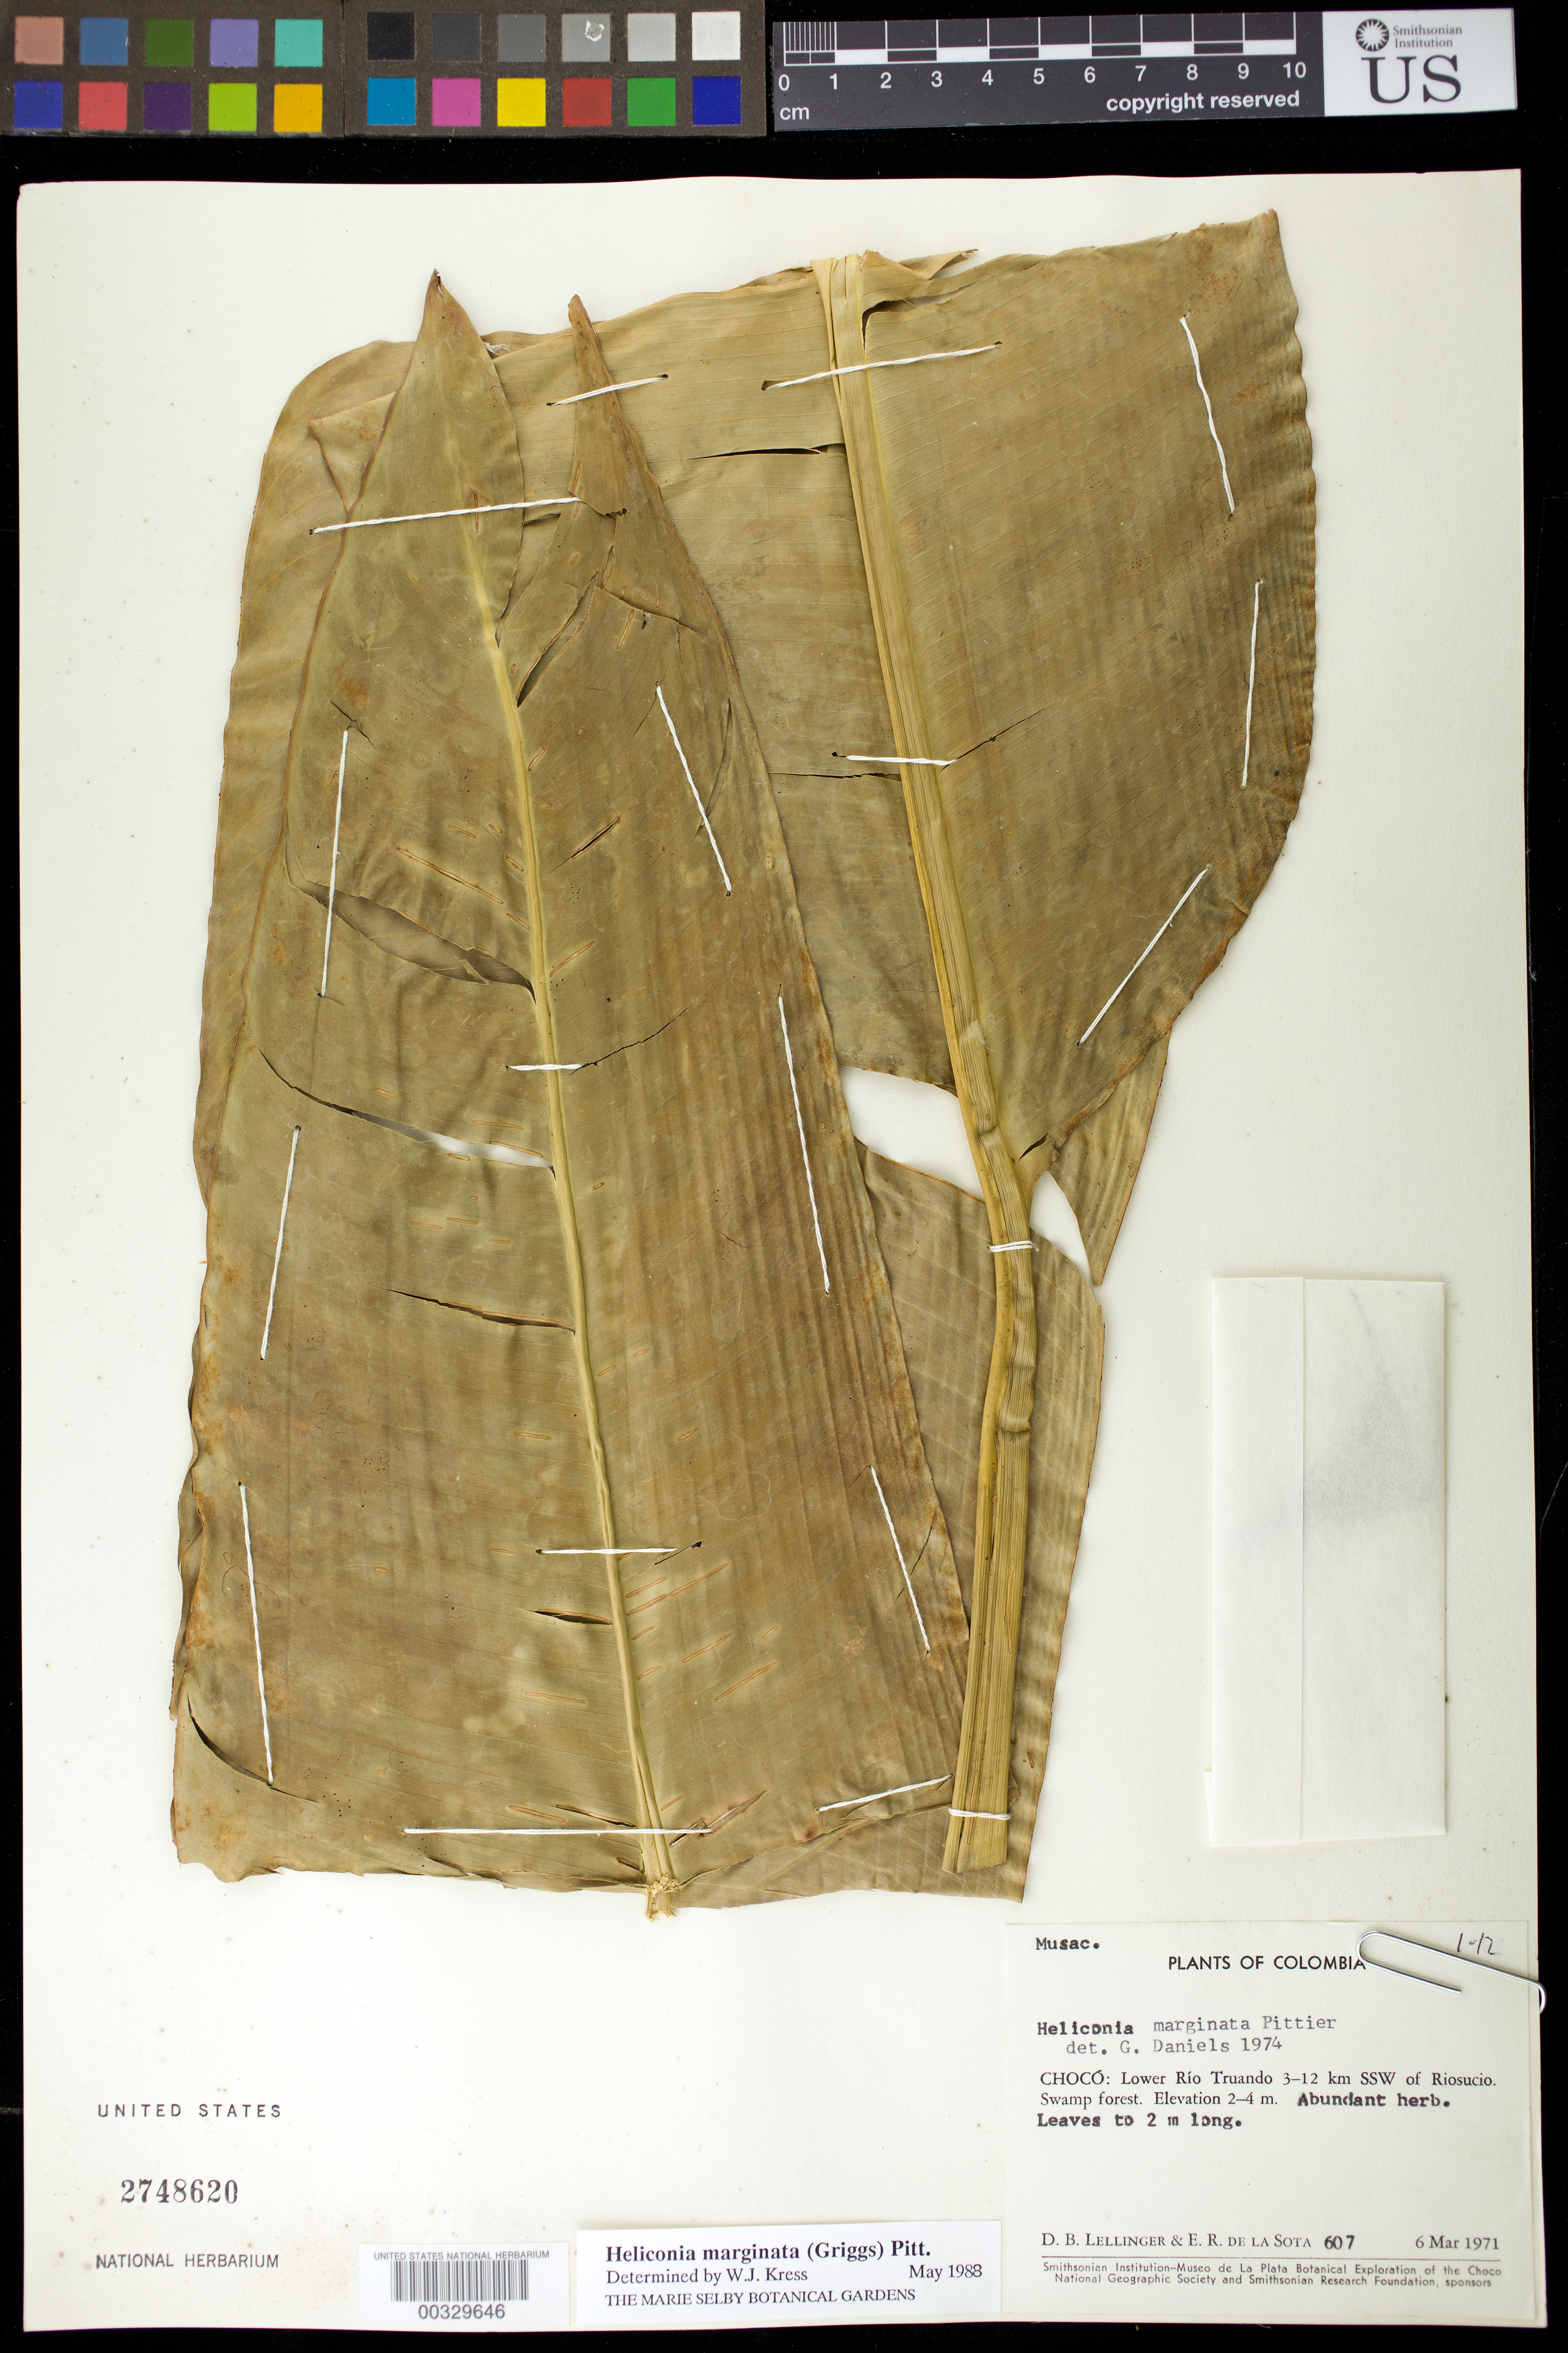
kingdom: Plantae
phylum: Tracheophyta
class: Liliopsida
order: Zingiberales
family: Heliconiaceae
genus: Heliconia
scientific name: Heliconia marginata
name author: (R.F. Griggs) Pittier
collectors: D. B. Lellinger & E. R. de la Sota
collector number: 607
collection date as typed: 06 Mar 1971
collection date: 1971-03-06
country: Colombia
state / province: Chocó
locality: Lower Rio Truando, 3-12 km SSW of Rio Sucio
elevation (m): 2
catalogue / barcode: US 2748620